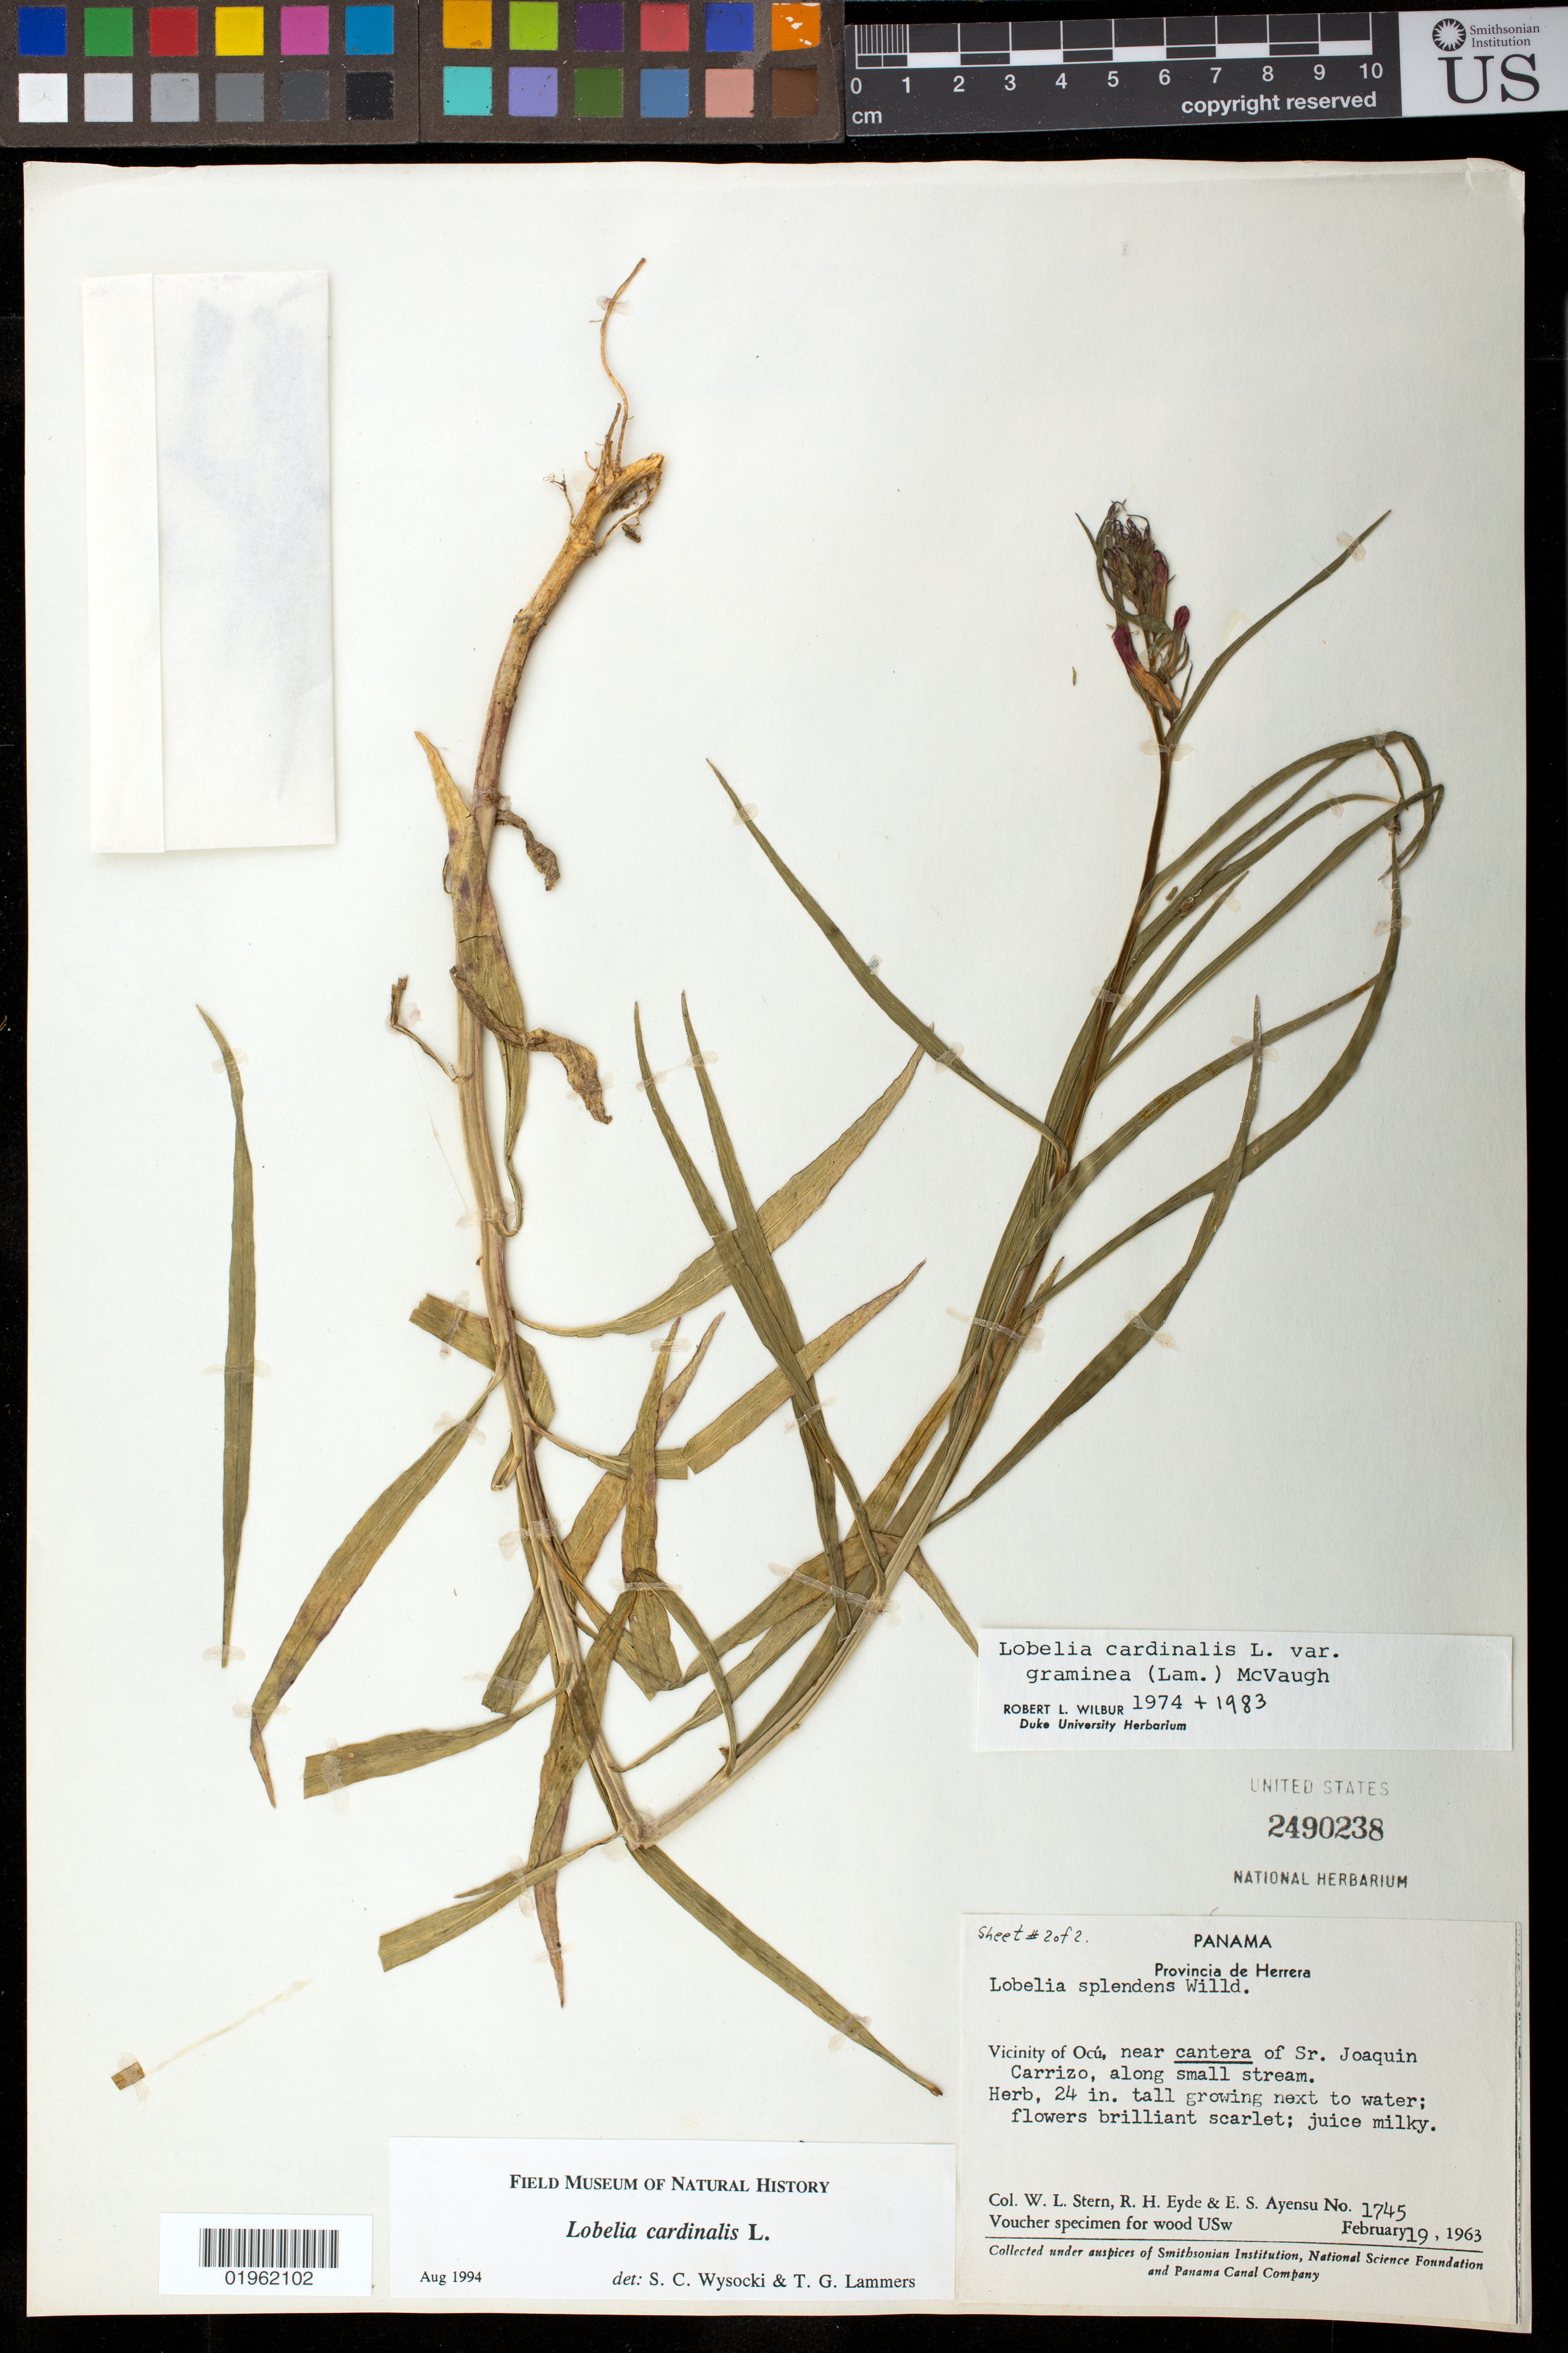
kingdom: Plantae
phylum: Tracheophyta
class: Magnoliopsida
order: Asterales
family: Campanulaceae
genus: Lobelia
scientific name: Lobelia cardinalis subsp. graminea var. (Lam.) McVaugh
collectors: W. L. Stern, R. H. Eyde & E. S. Ayensu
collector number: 1745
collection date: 1963-02-19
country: Panama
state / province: Herrera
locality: Vicinity of Ocu, near cantera of Sr. Joaquin Carrizo, along small stream.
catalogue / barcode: US 2490238